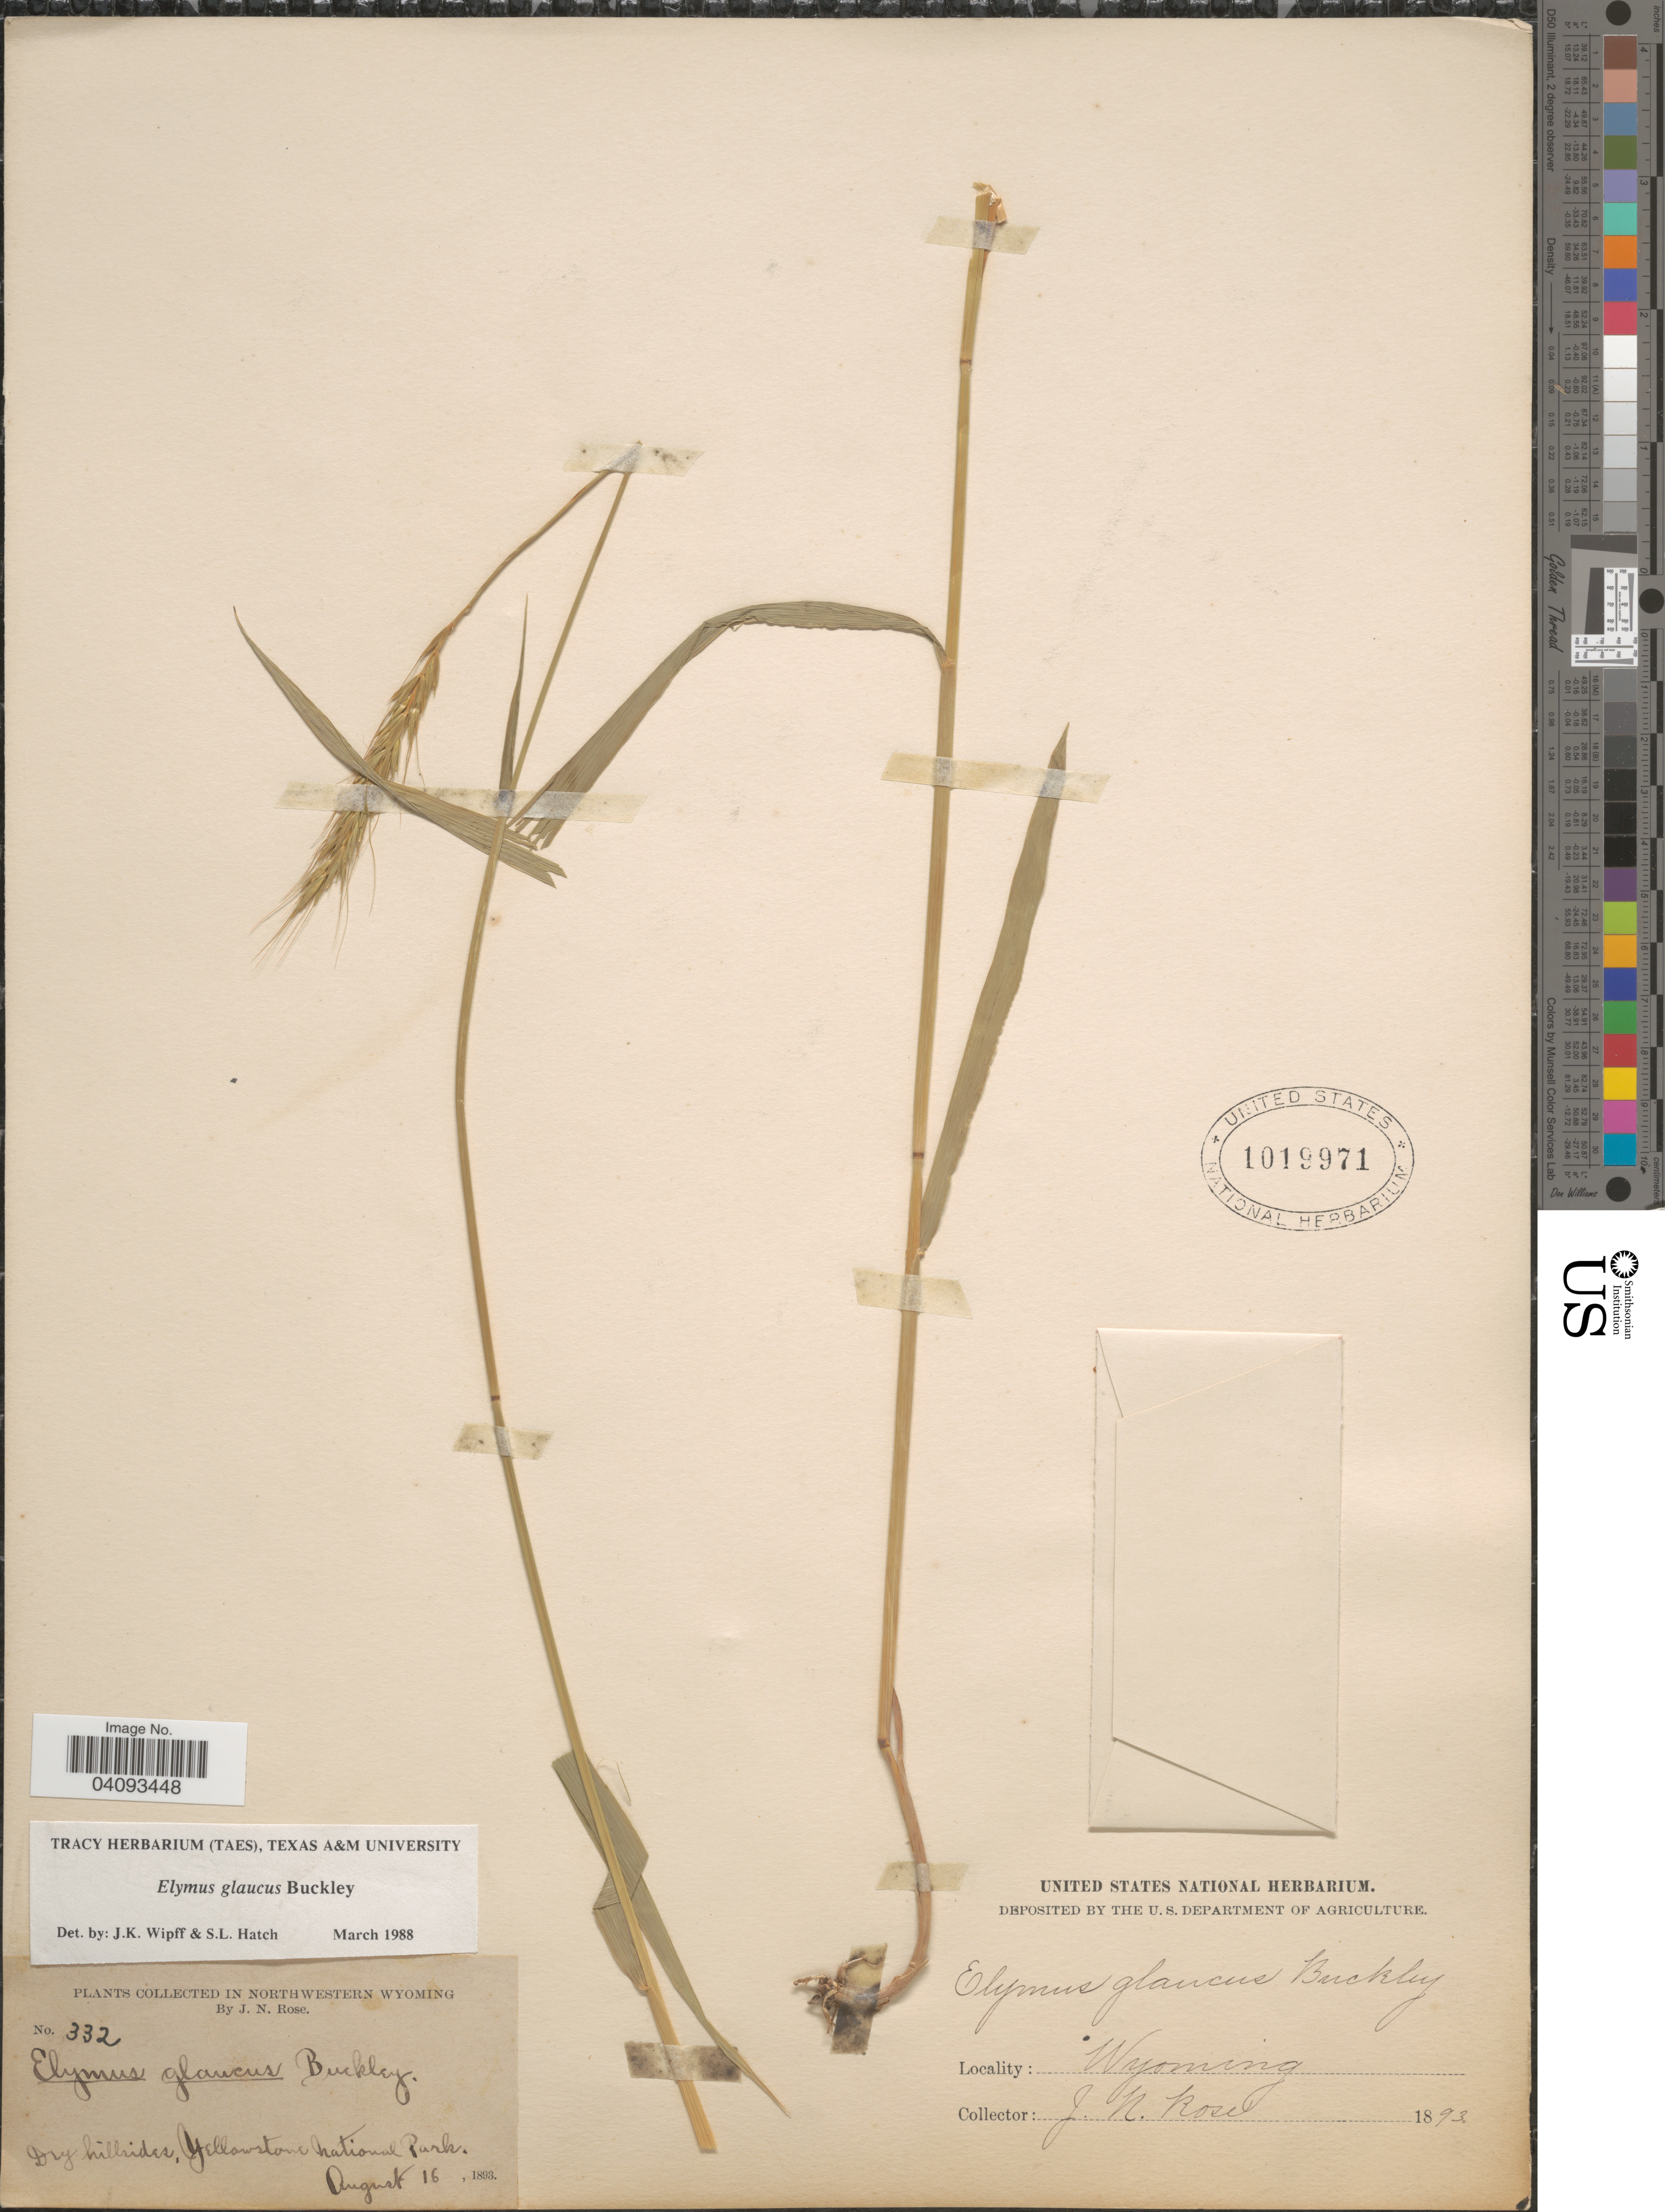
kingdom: Plantae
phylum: Tracheophyta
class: Liliopsida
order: Poales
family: Poaceae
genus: Elymus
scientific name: Elymus glaucus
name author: Buckley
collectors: J. N. Rose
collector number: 332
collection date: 1893-08-15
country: United States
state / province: Wyoming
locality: Northwestern Wyoming. Dry hillsides, Yellowstone National Park.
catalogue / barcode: US 1019971